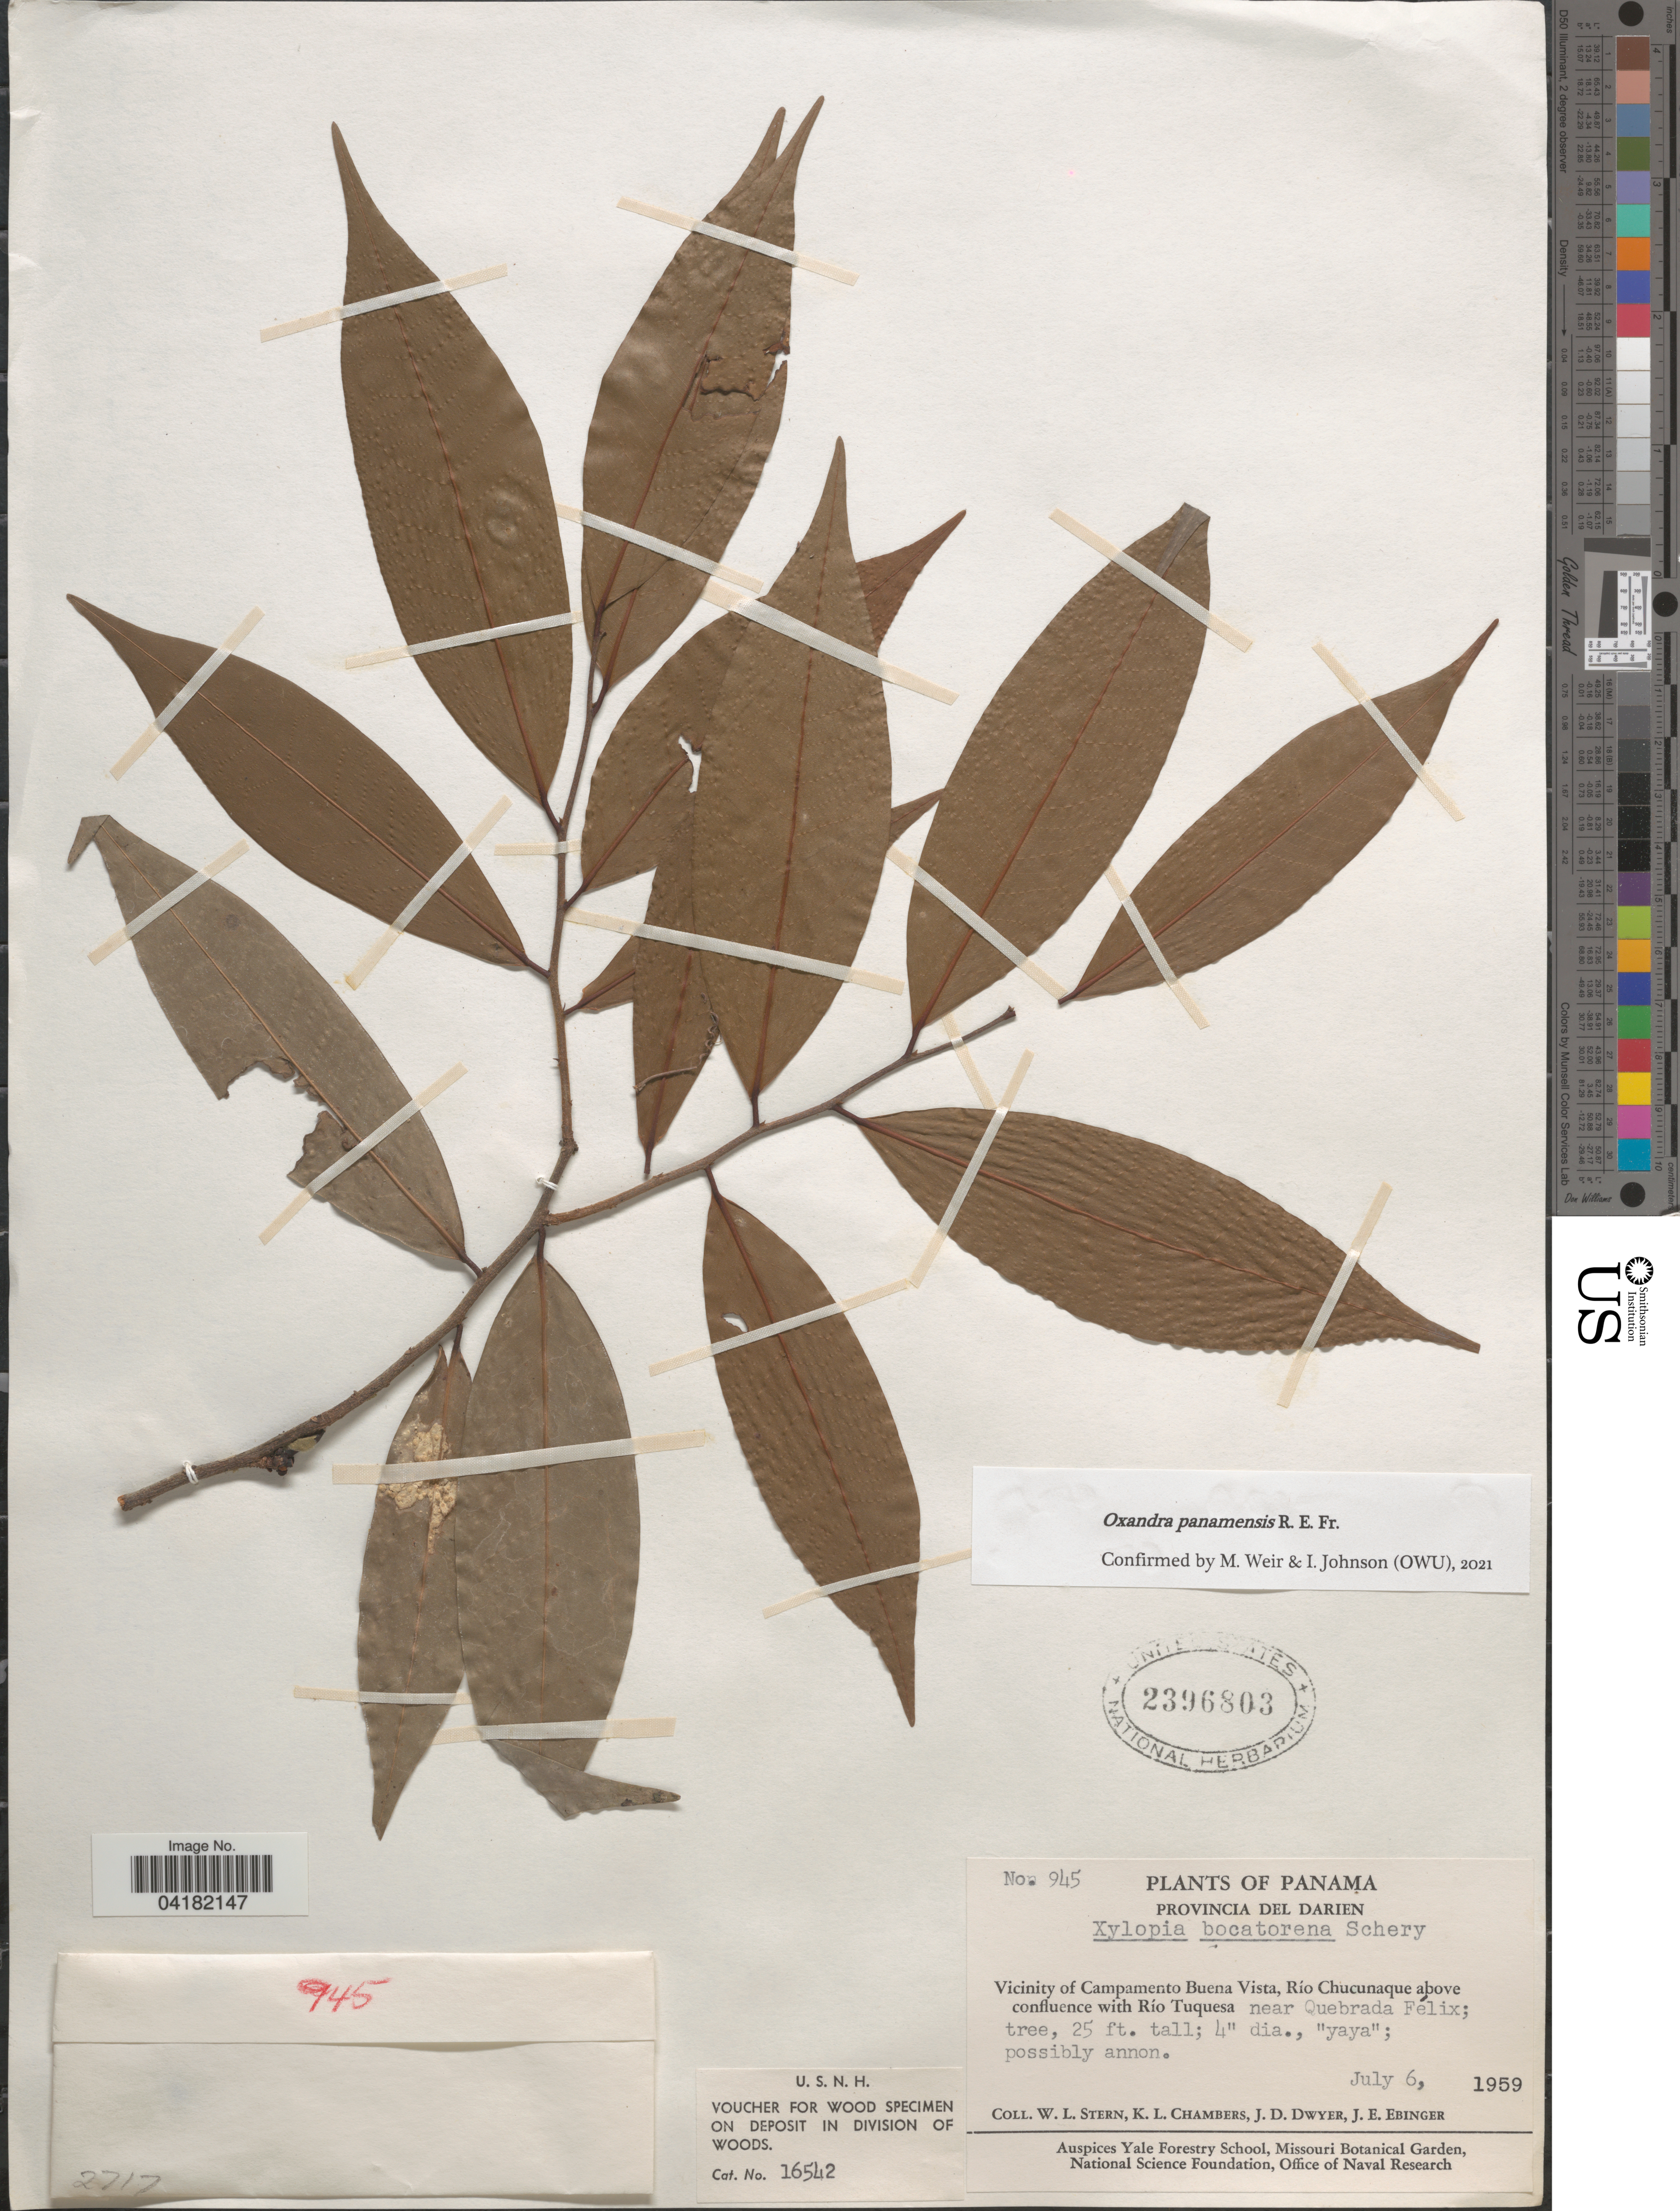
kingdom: Plantae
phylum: Tracheophyta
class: Magnoliopsida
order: Magnoliales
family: Annonaceae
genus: Oxandra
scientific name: Oxandra panamensis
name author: R.E. Fr.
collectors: W. L. Stern, K. Chambers, J. D. Dwyer & J. Ebinger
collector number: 945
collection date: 1959-07-06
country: Panama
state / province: Darien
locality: Vicinity of Campamento Buena Vista, Río Chucunaque above confluence with Río Tuquesa near Quebrada Félix.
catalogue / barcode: US 2396803